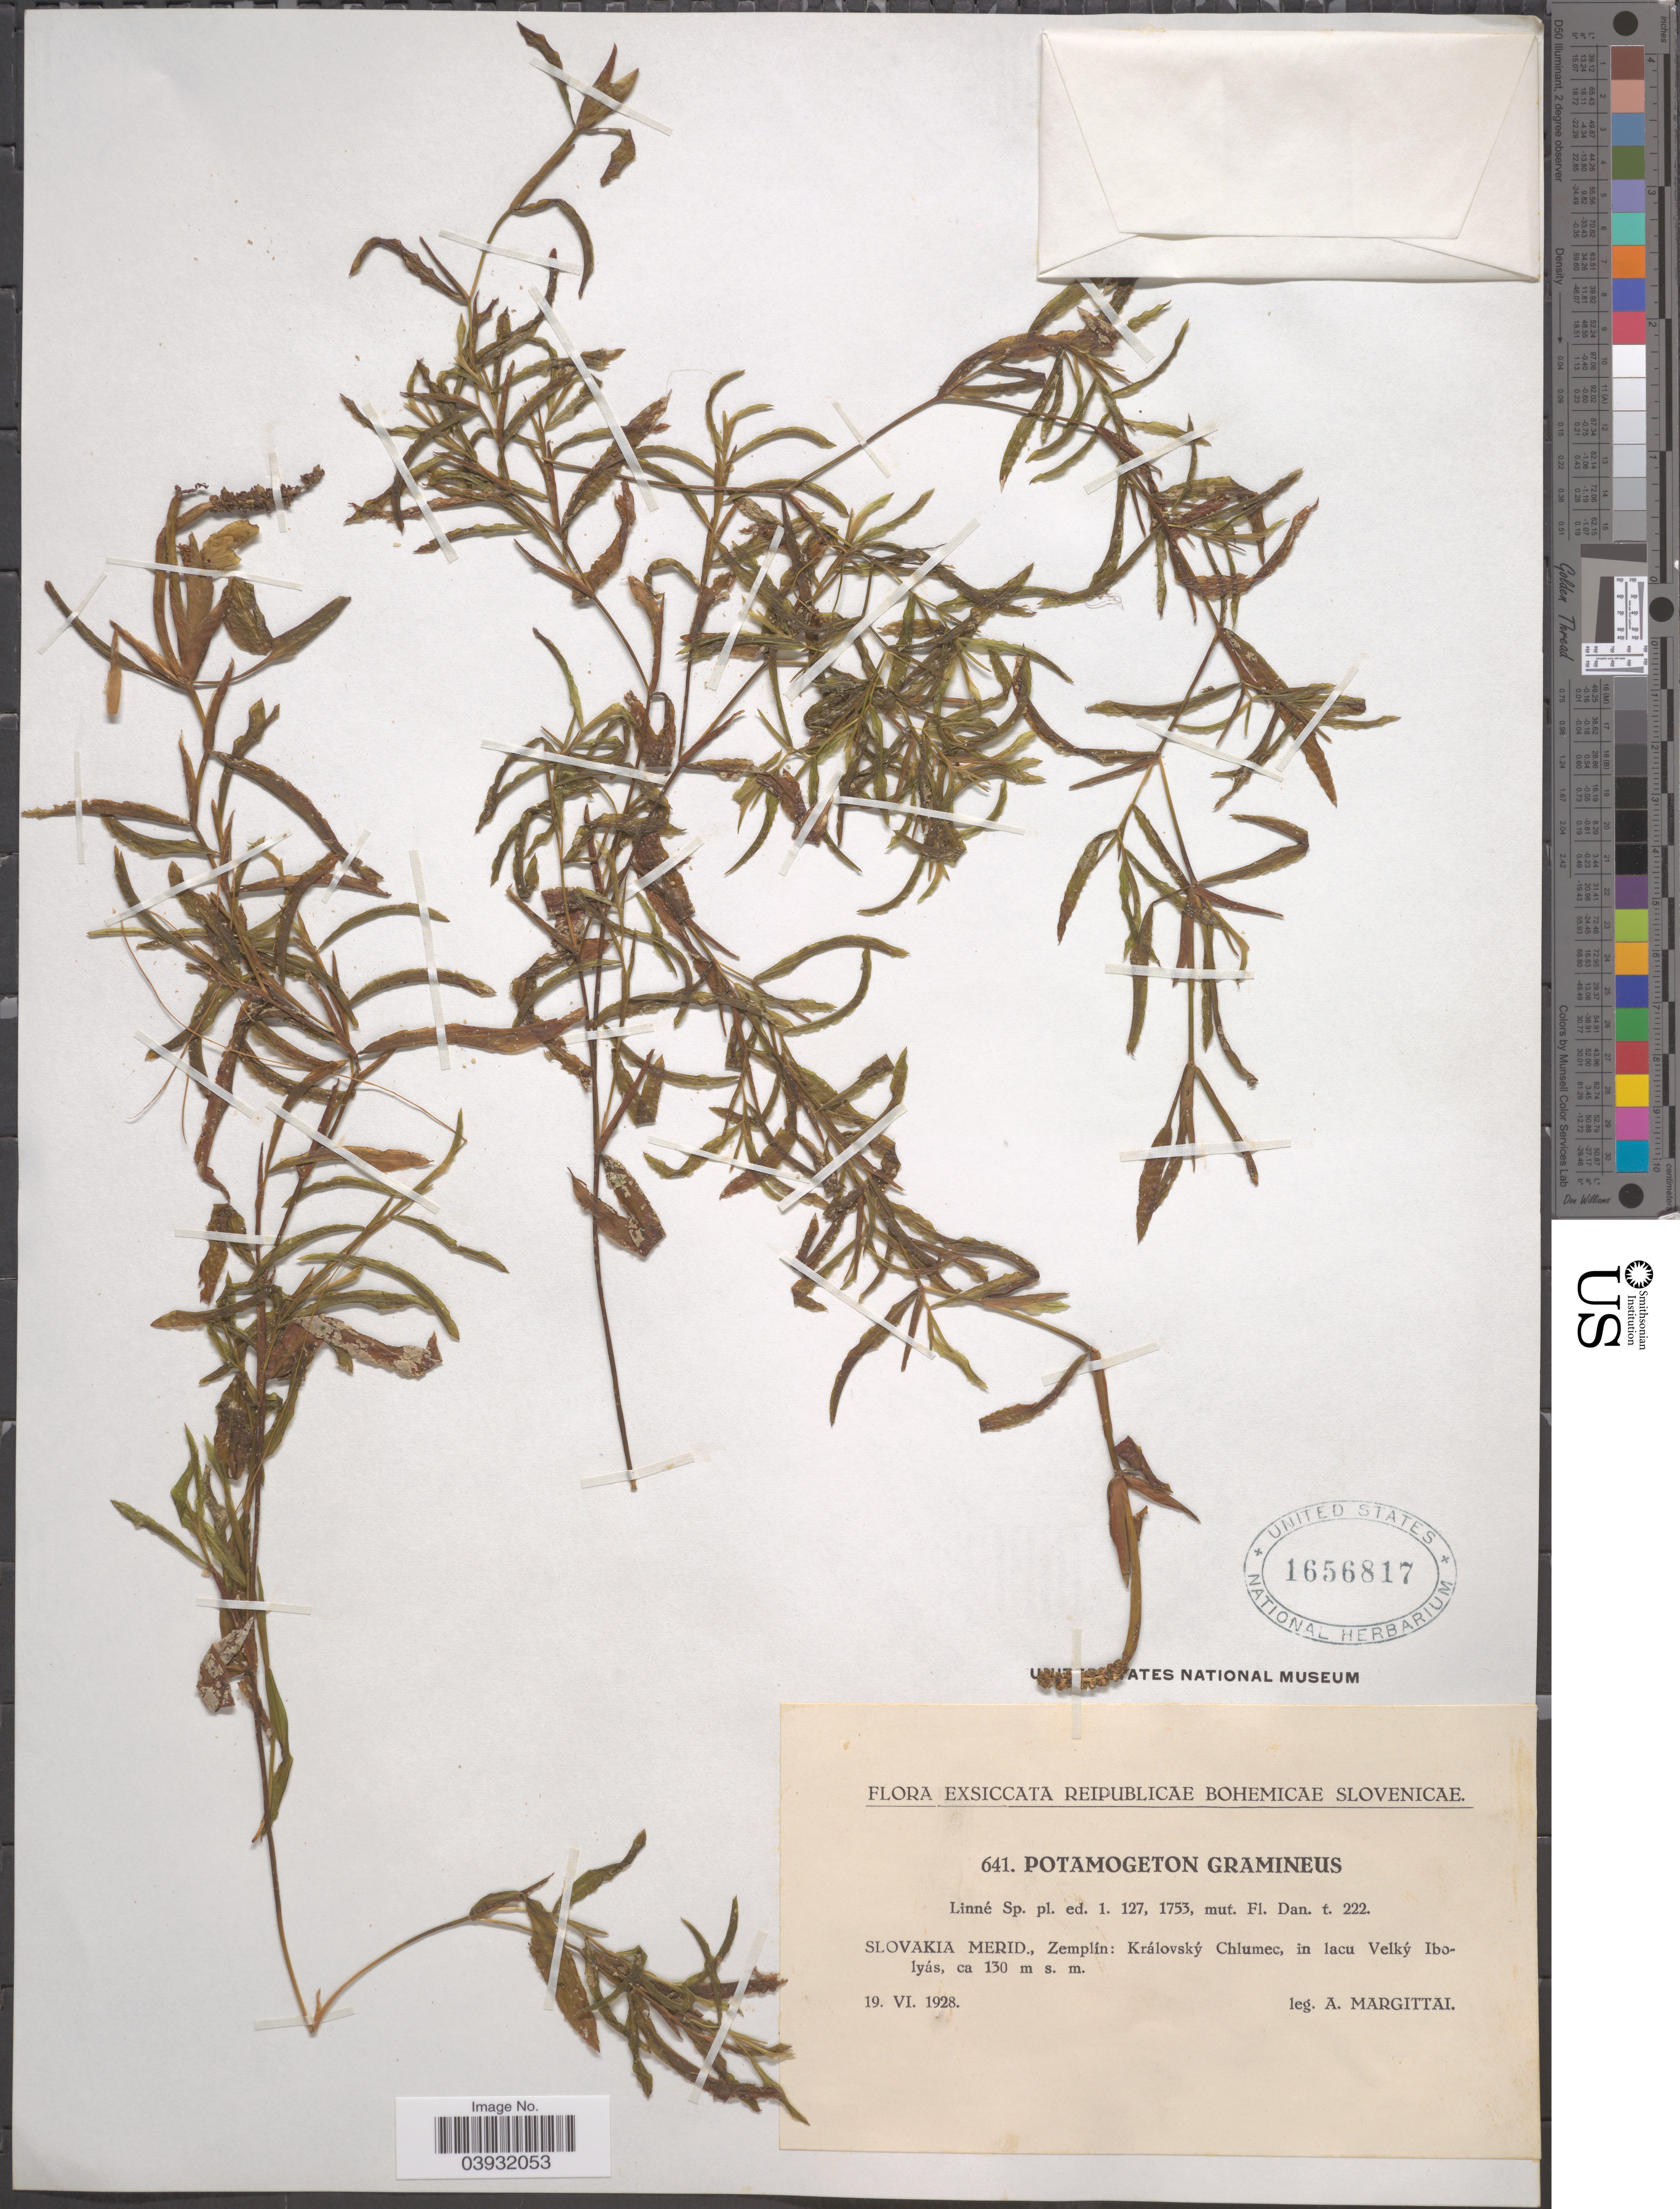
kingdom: Plantae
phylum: Tracheophyta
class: Liliopsida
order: Alismatales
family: Potamogetonaceae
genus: Potamogeton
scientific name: Potamogeton gramineus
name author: L.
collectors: A. Margittal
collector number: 641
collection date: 1928-06-19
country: Slovenia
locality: Bohemicae Slovenicae. Slovakia Merid., Zemplín: Královský Chlumec, in lacu Velký Ibolyáas.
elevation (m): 130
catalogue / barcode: US 1656817